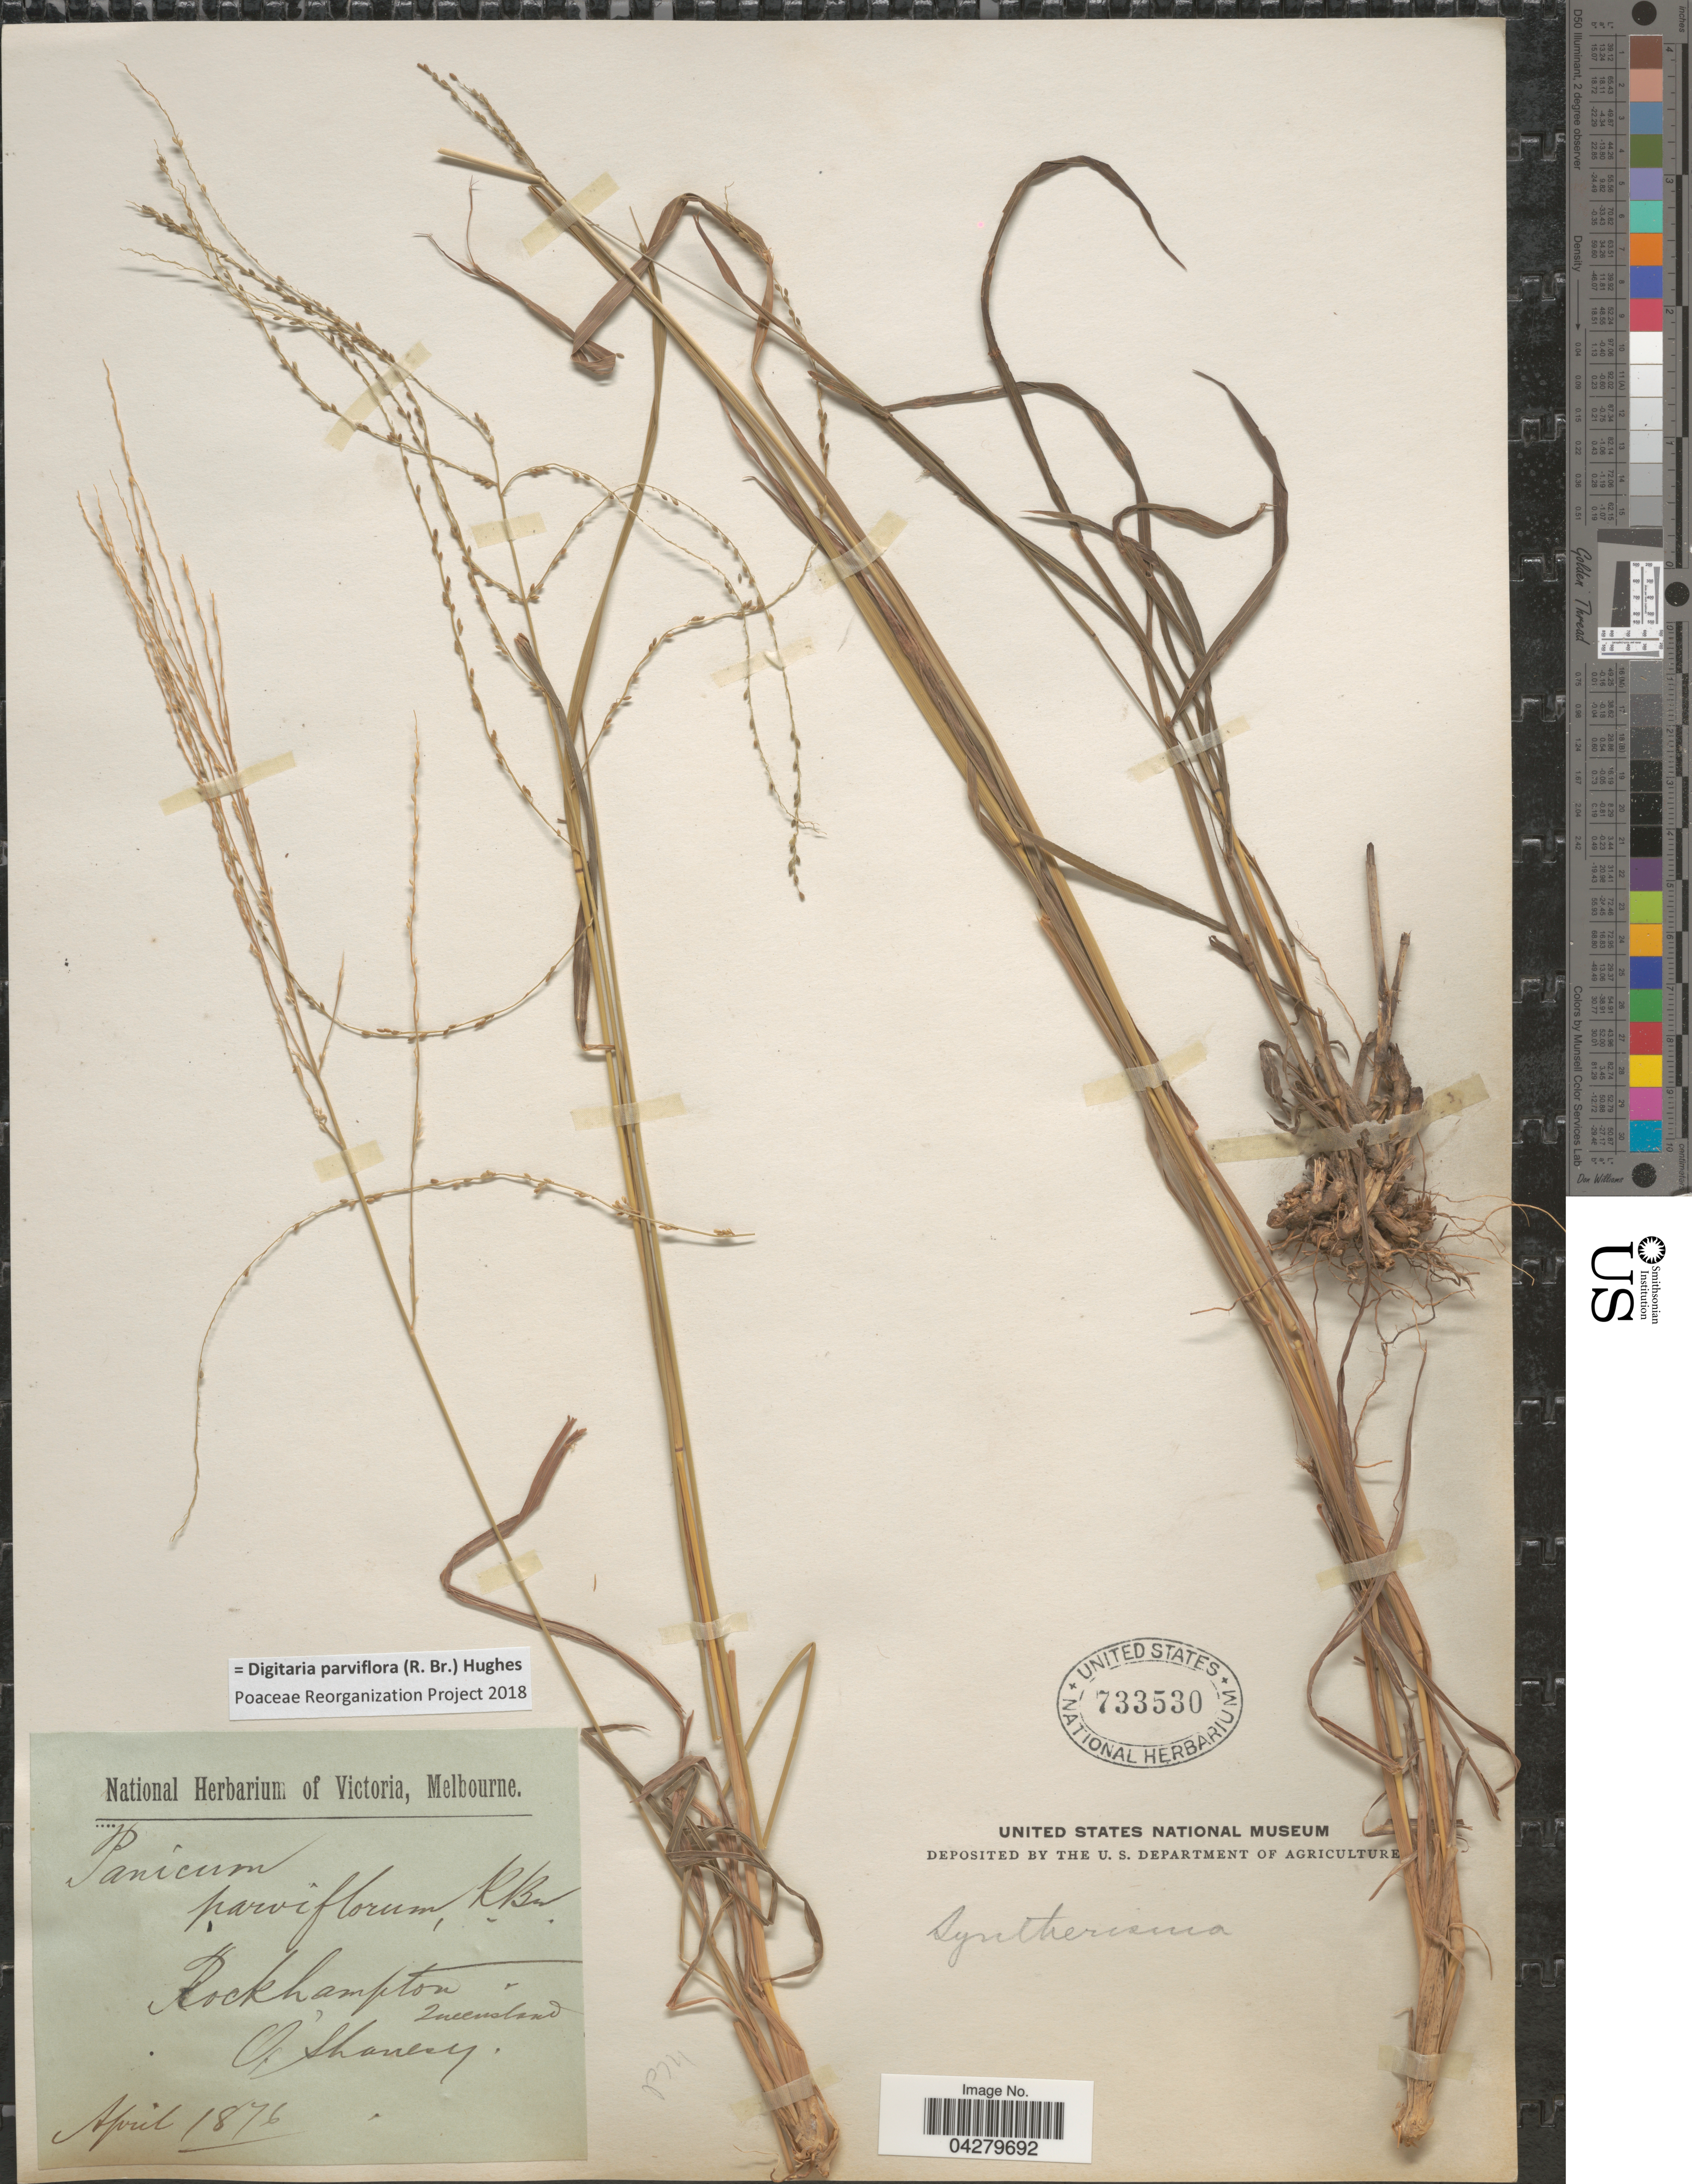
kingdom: Plantae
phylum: Tracheophyta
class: Liliopsida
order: Poales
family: Poaceae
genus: Digitaria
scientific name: Digitaria parviflora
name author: (R. Br.) Hughes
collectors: O'shanesy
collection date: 1876-04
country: Australia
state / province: Queensland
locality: Rockhampton.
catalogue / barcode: US 733530